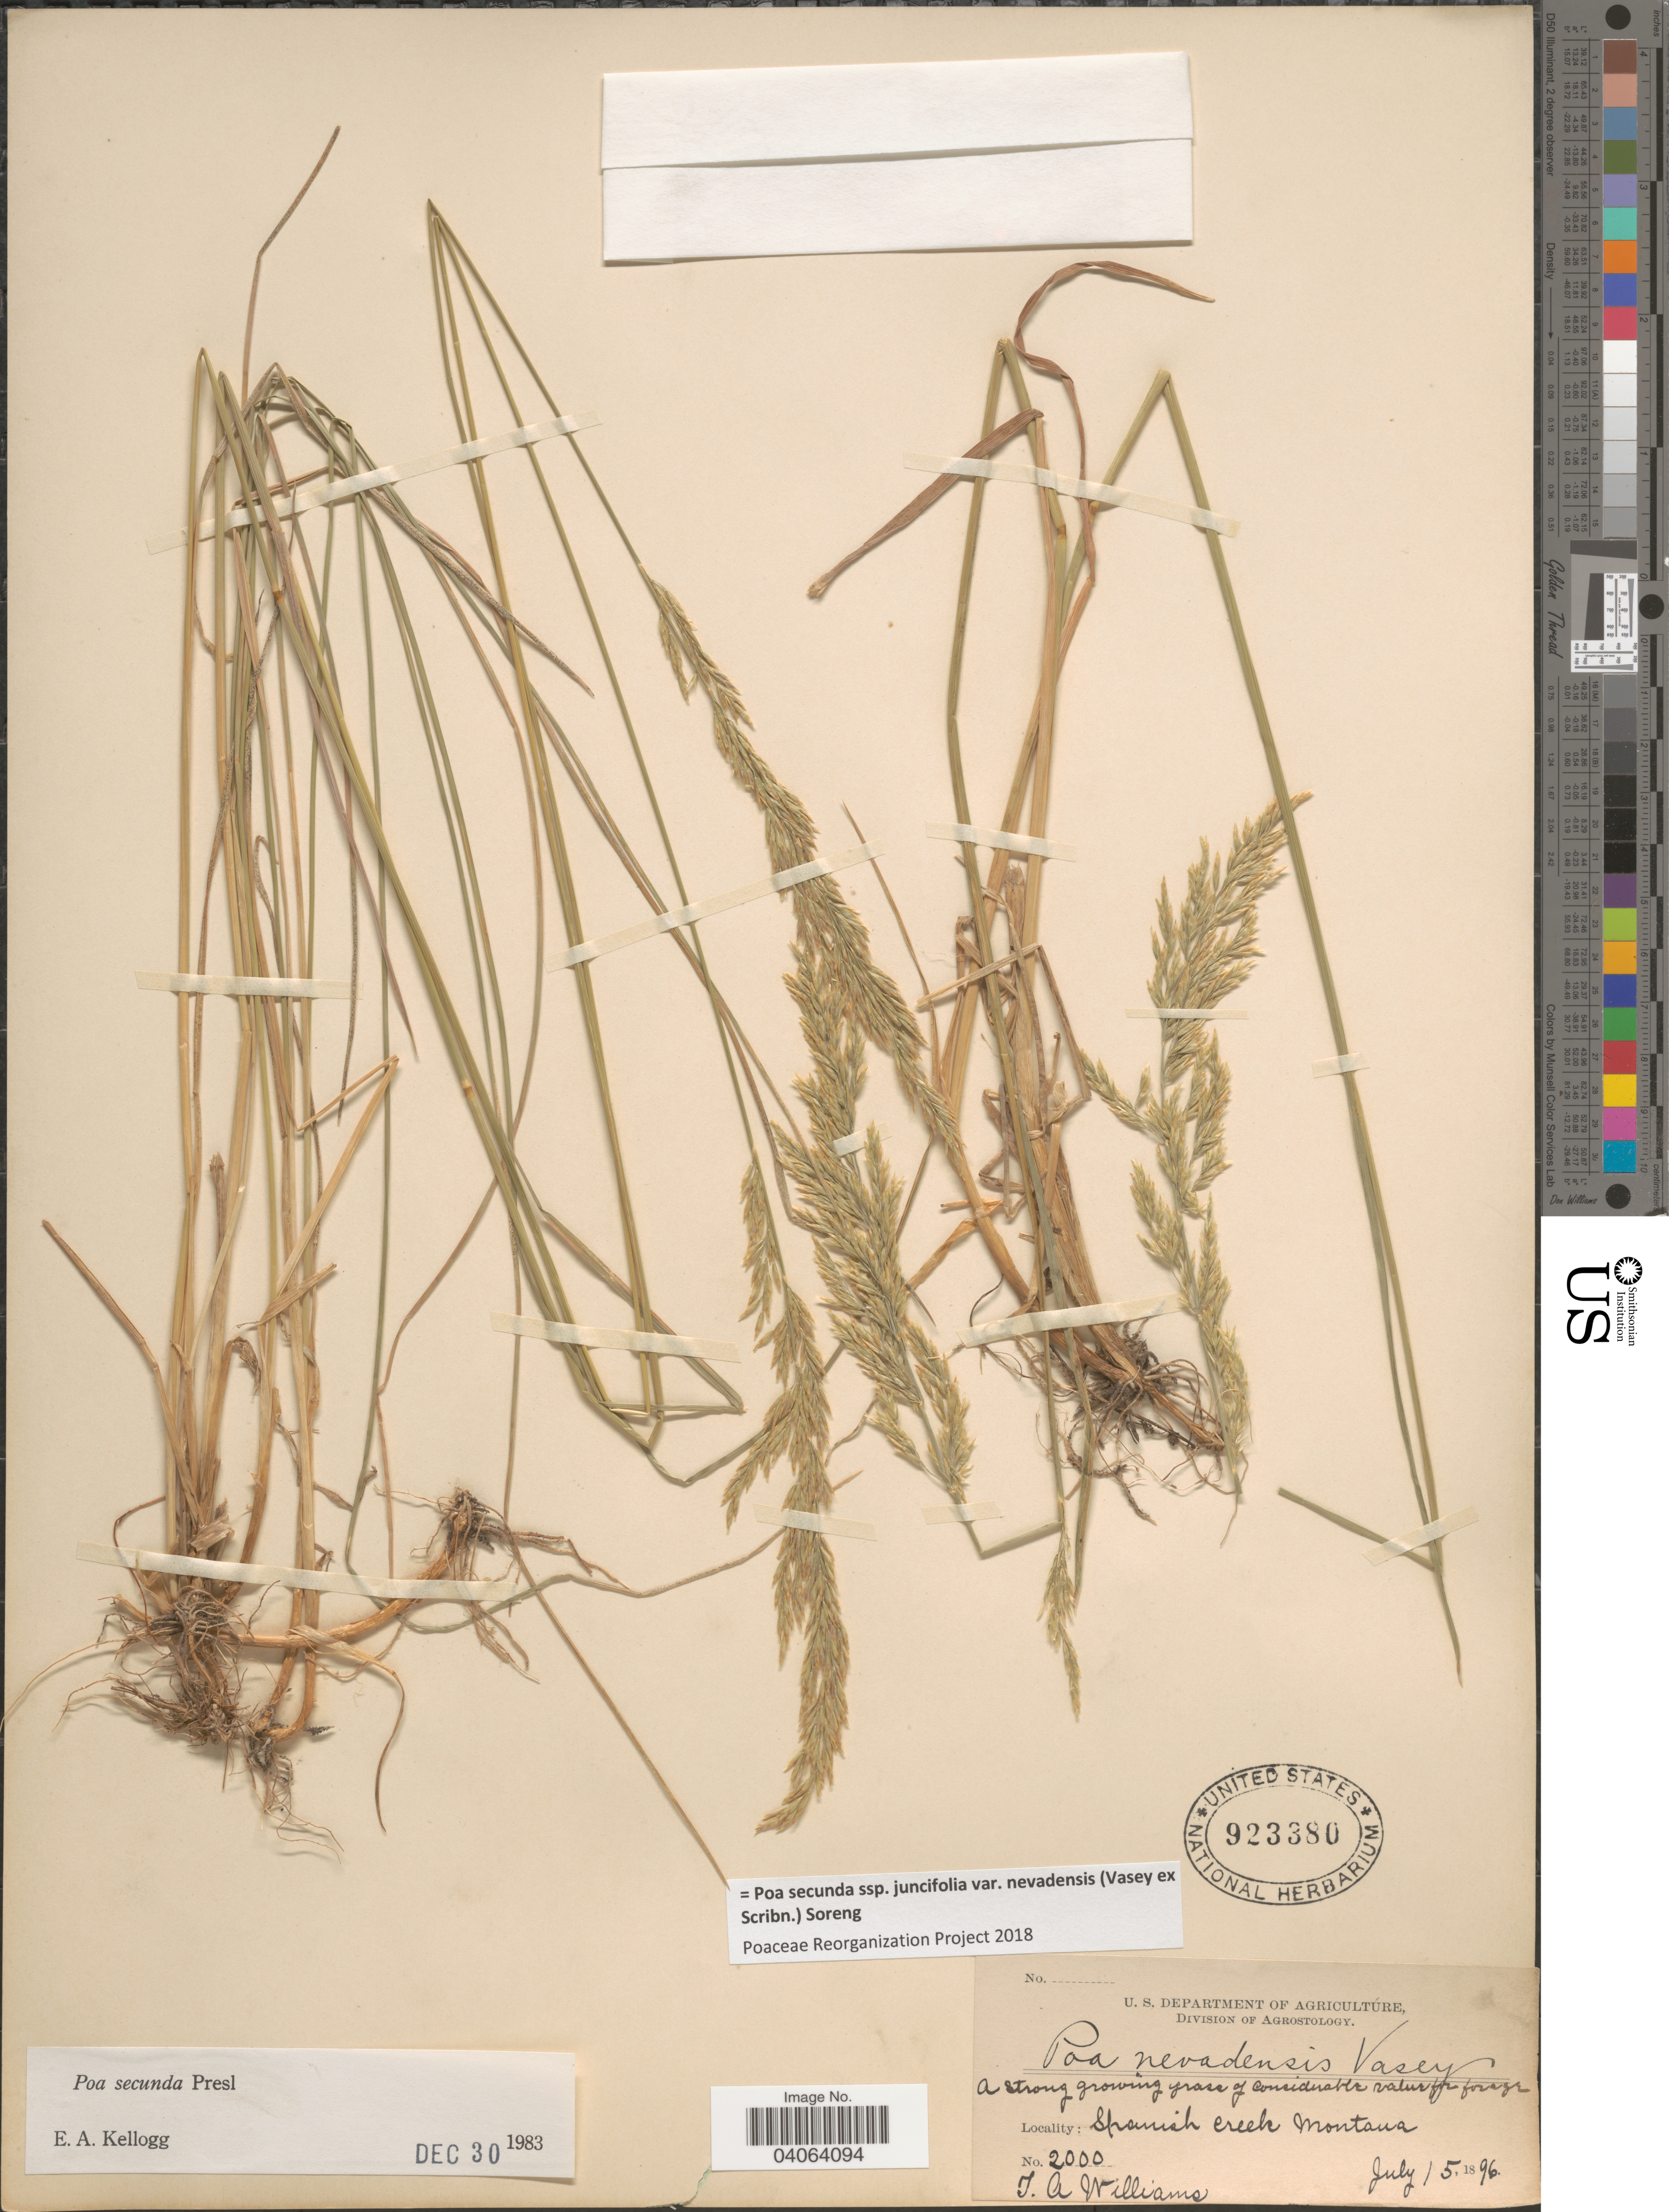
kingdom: Plantae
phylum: Tracheophyta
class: Liliopsida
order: Poales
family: Poaceae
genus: Poa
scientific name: Poa secunda subsp. juncifolia var. nevadensis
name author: (Vasey ex Scribn.) Soreng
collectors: T. Williams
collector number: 2000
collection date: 1896-07-15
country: United States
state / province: Montana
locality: Spanish Creek.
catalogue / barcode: US 923380